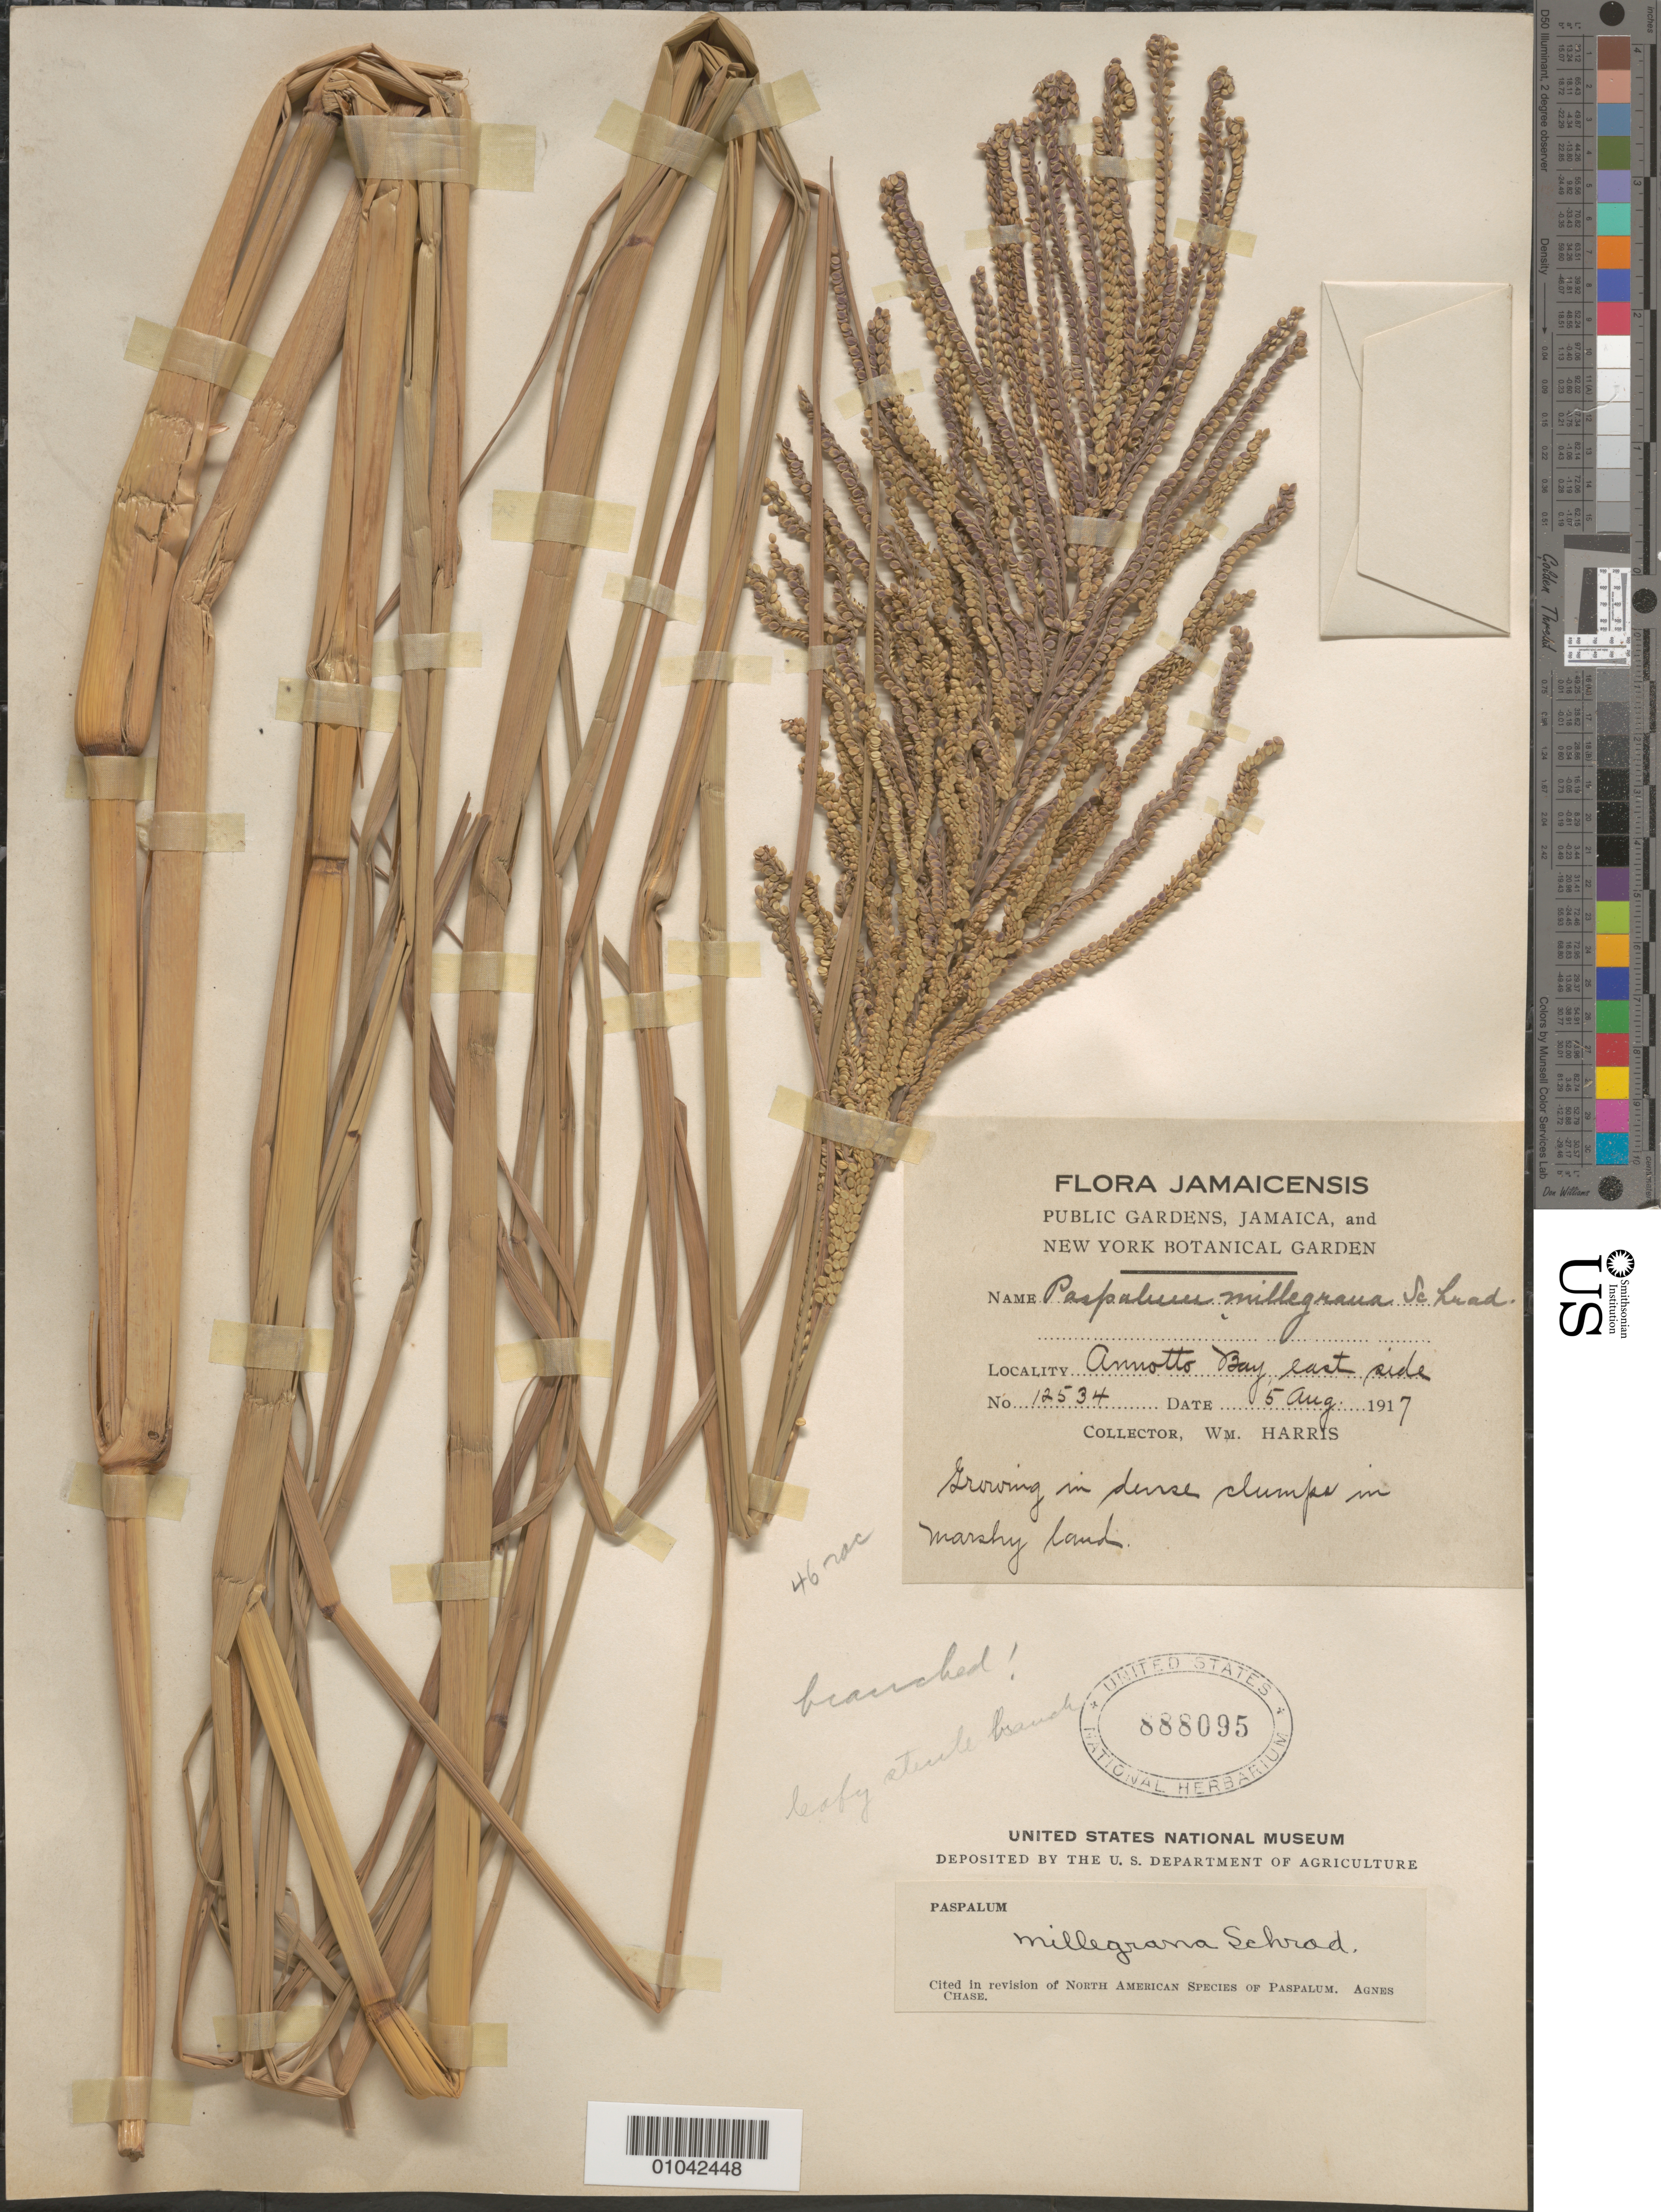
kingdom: Plantae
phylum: Tracheophyta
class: Liliopsida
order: Poales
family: Poaceae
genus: Paspalum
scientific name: Paspalum millegrana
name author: Schrad.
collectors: W. Harris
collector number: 12534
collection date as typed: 05 Aug 1917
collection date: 1917-08-05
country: Jamaica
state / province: Saint Mary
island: Jamaica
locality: Annotto Bay, E side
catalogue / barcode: US 888095